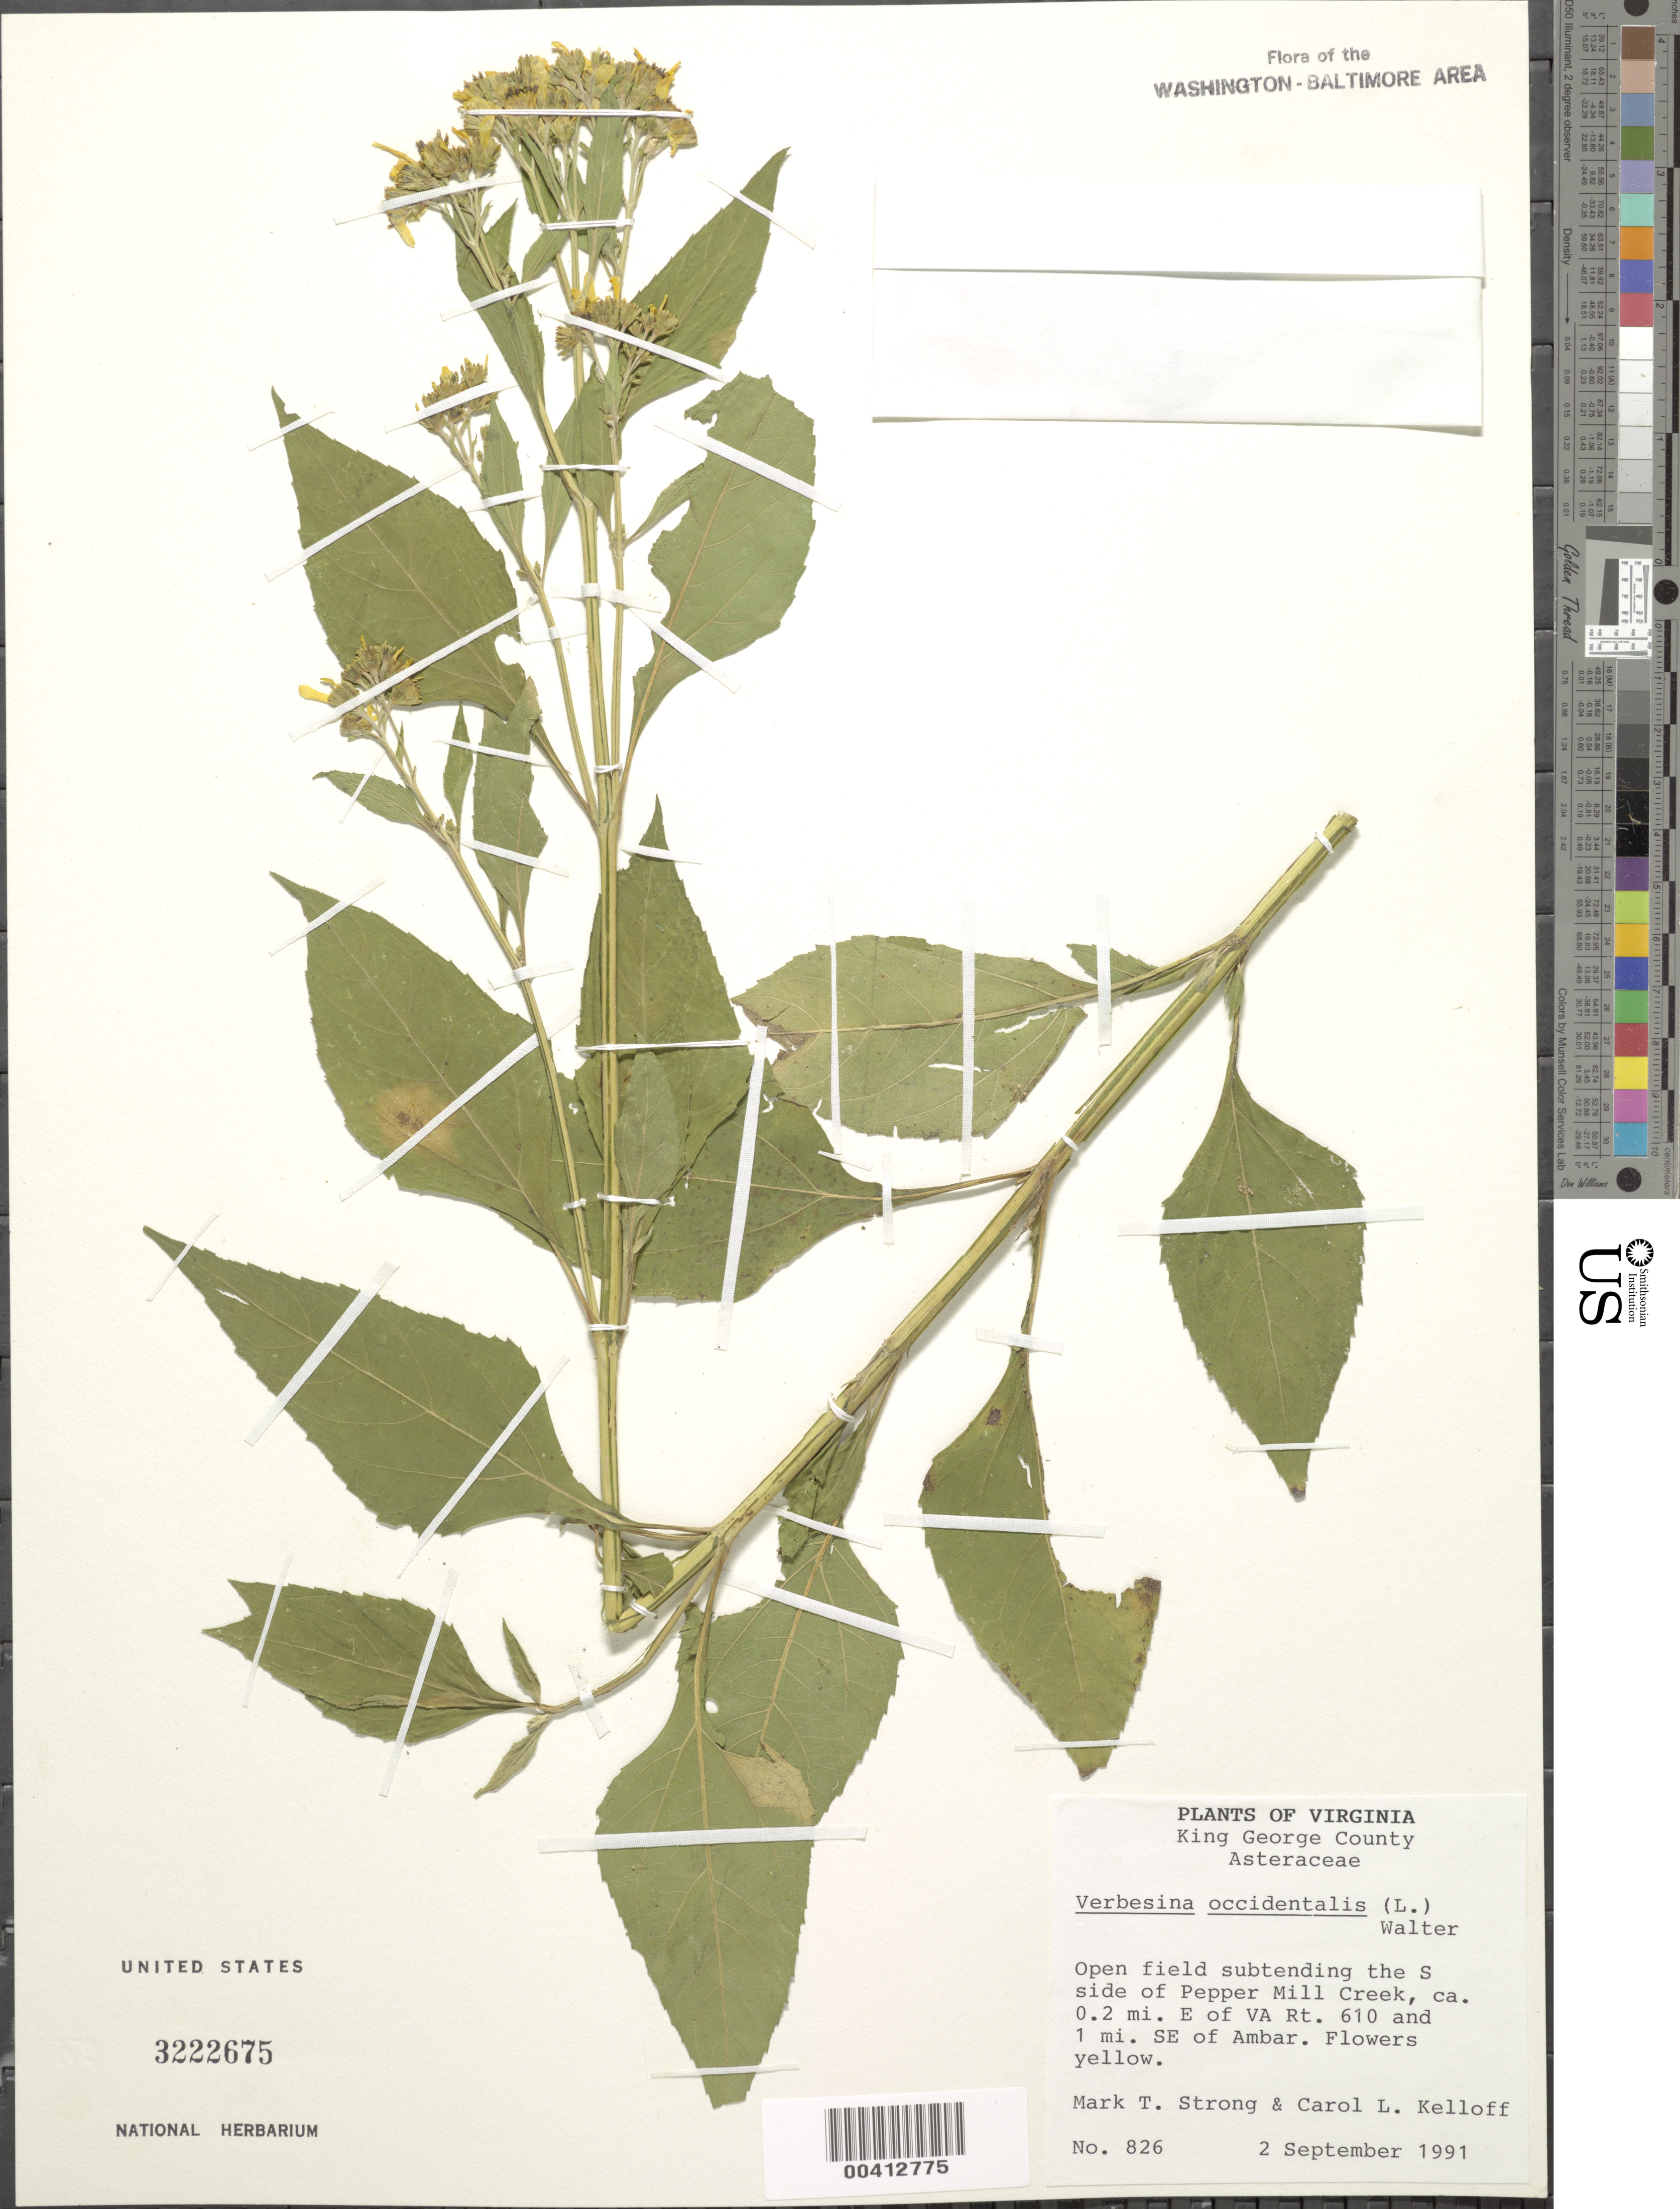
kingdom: Plantae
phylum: Tracheophyta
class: Magnoliopsida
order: Asterales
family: Asteraceae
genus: Verbesina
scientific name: Verbesina occidentalis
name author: (L.) Walter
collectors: M. T. Strong & C. L. Kelloff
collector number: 826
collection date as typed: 02 Sep 1991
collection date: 1991-09-02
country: United States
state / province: Virginia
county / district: King George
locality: SE of Ambar, E of VA Rt. 610, along Pepper Mill Creek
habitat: Swamp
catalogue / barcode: US 3222675